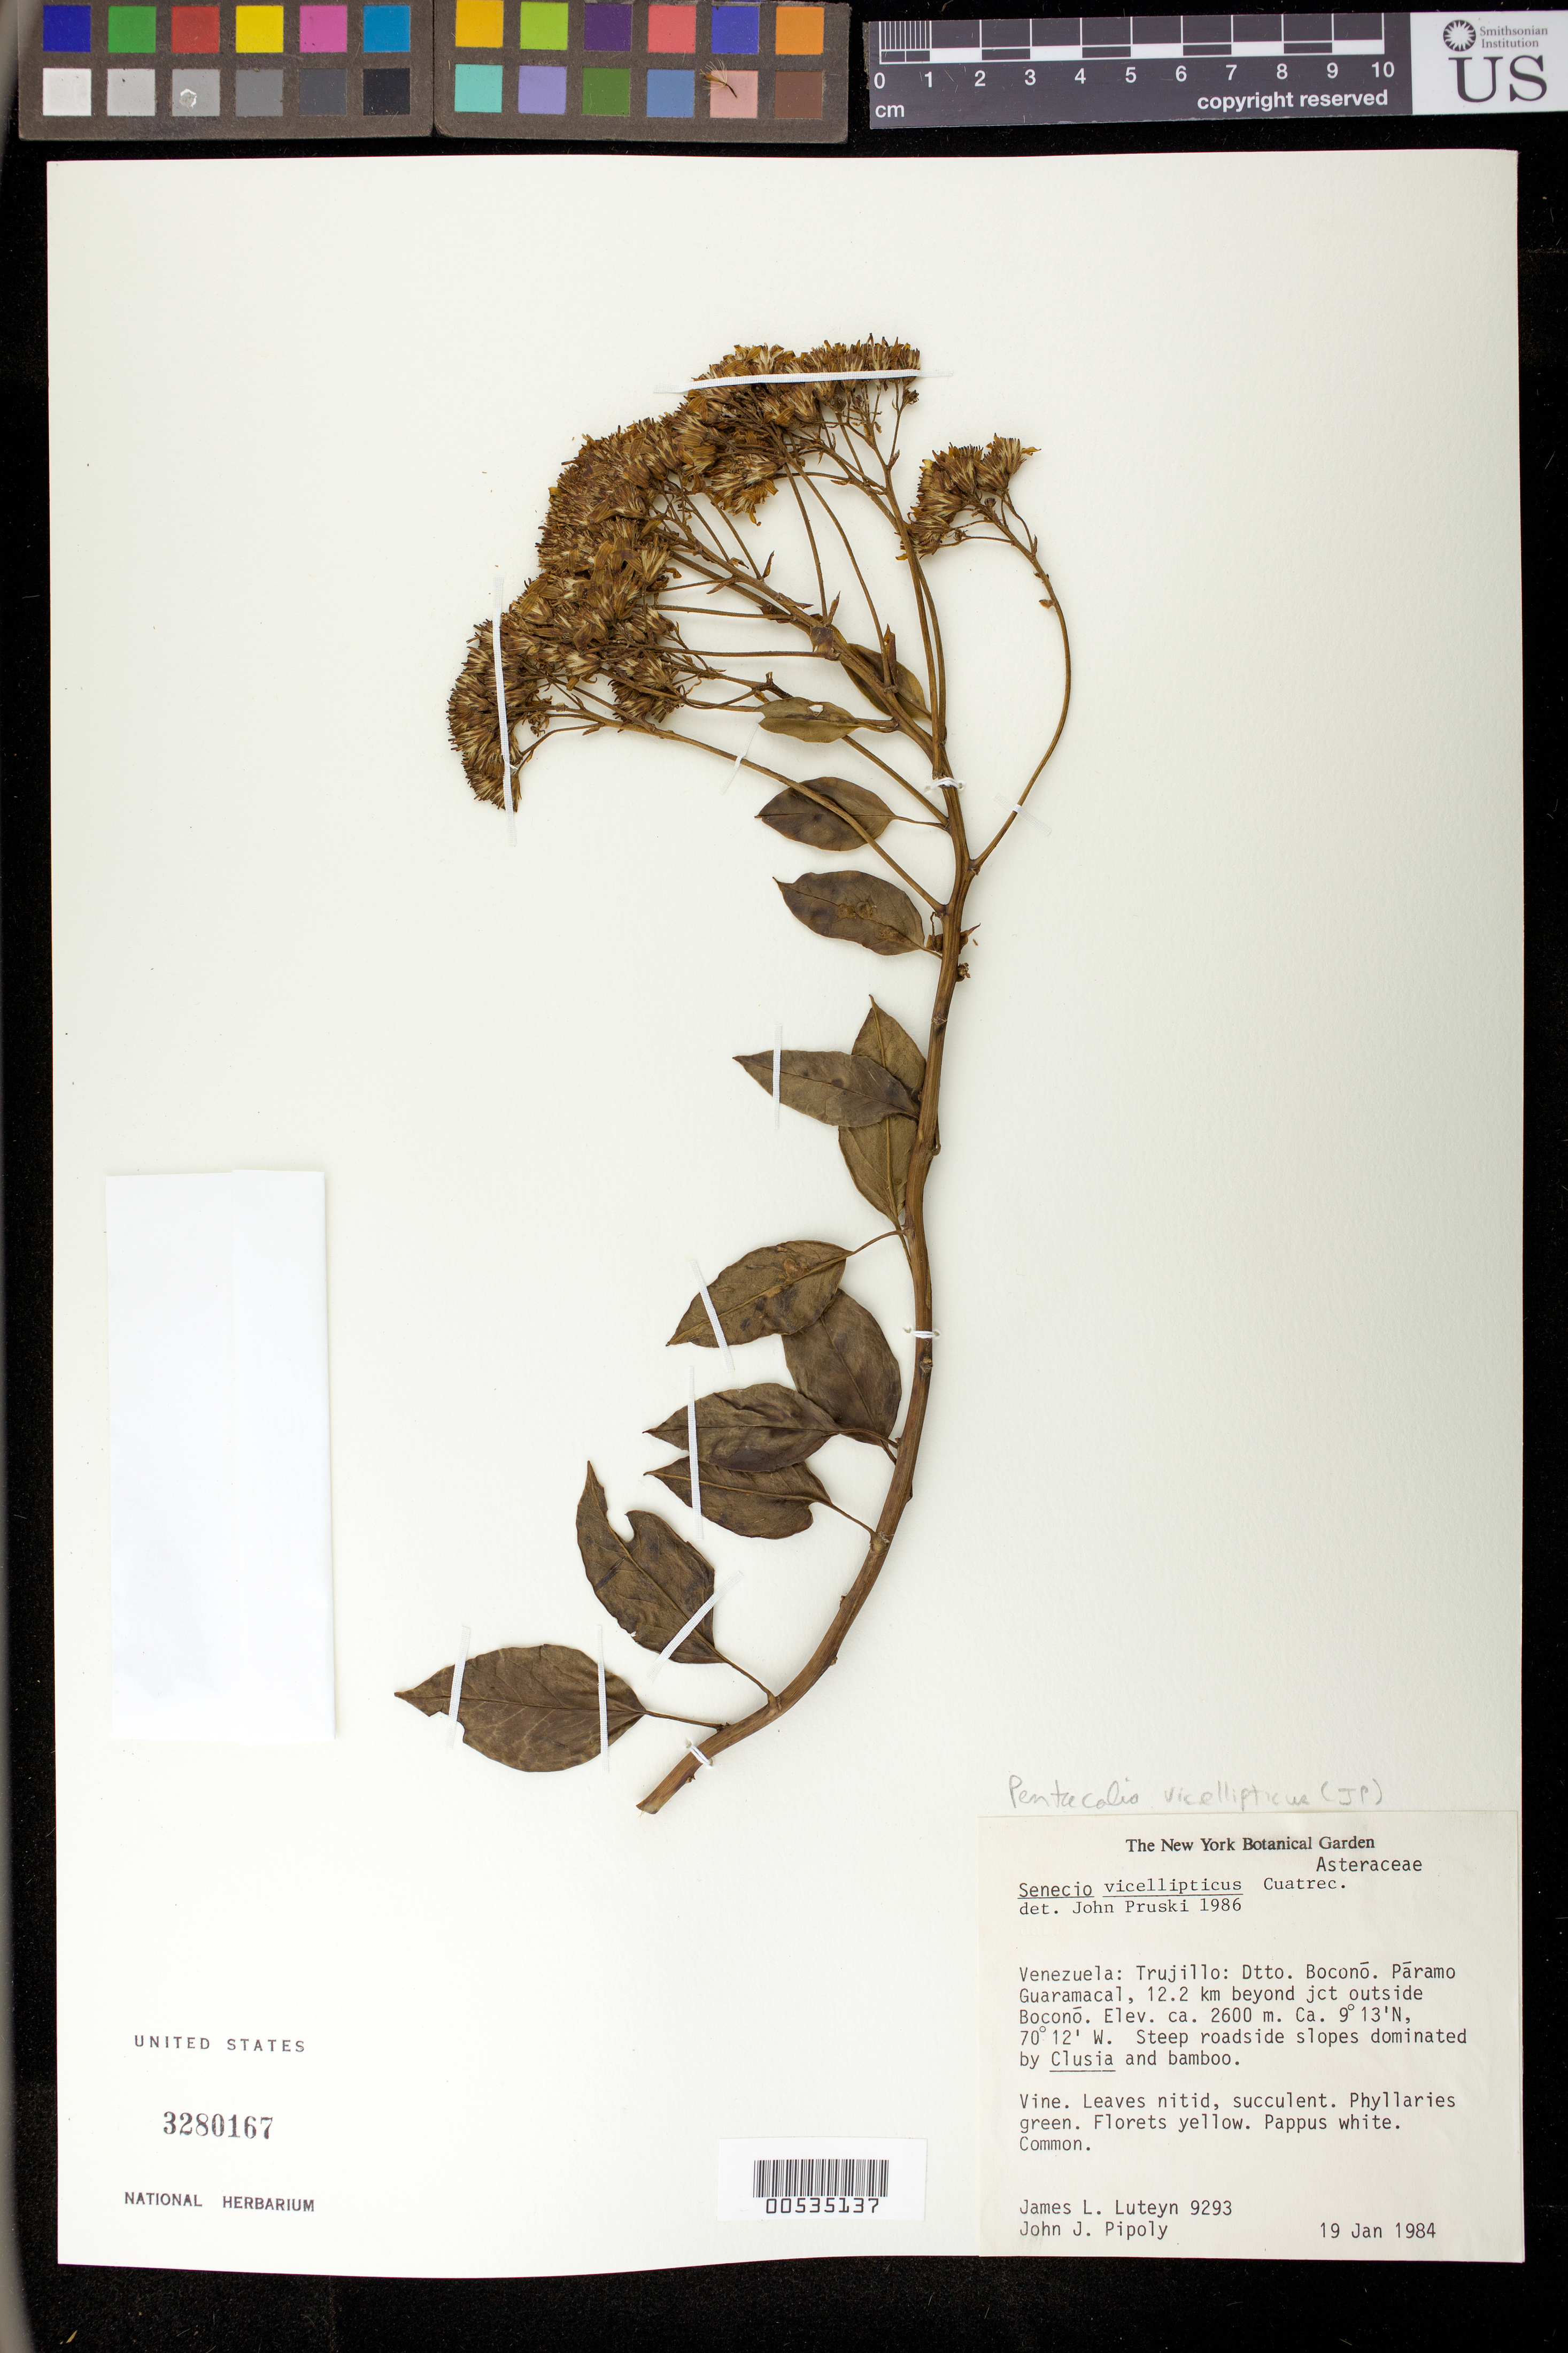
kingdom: Plantae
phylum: Tracheophyta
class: Magnoliopsida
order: Asterales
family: Asteraceae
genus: Pentacalia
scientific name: Pentacalia vicelliptica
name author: (Cuatrec.) Cuatrec.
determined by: Pruski, J. F.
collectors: J. L. Luteyn & J. J. Pipoly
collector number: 9293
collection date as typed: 19 Jan 1984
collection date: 1984-01-19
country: Venezuela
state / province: Trujillo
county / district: Boconó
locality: Páramo de Guaramacal, 12.2 km beyond jct outside of Boconó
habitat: Steep roadside slopes dominated by Clusia and bamboo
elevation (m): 2600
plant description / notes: NY, US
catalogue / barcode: US 3280167